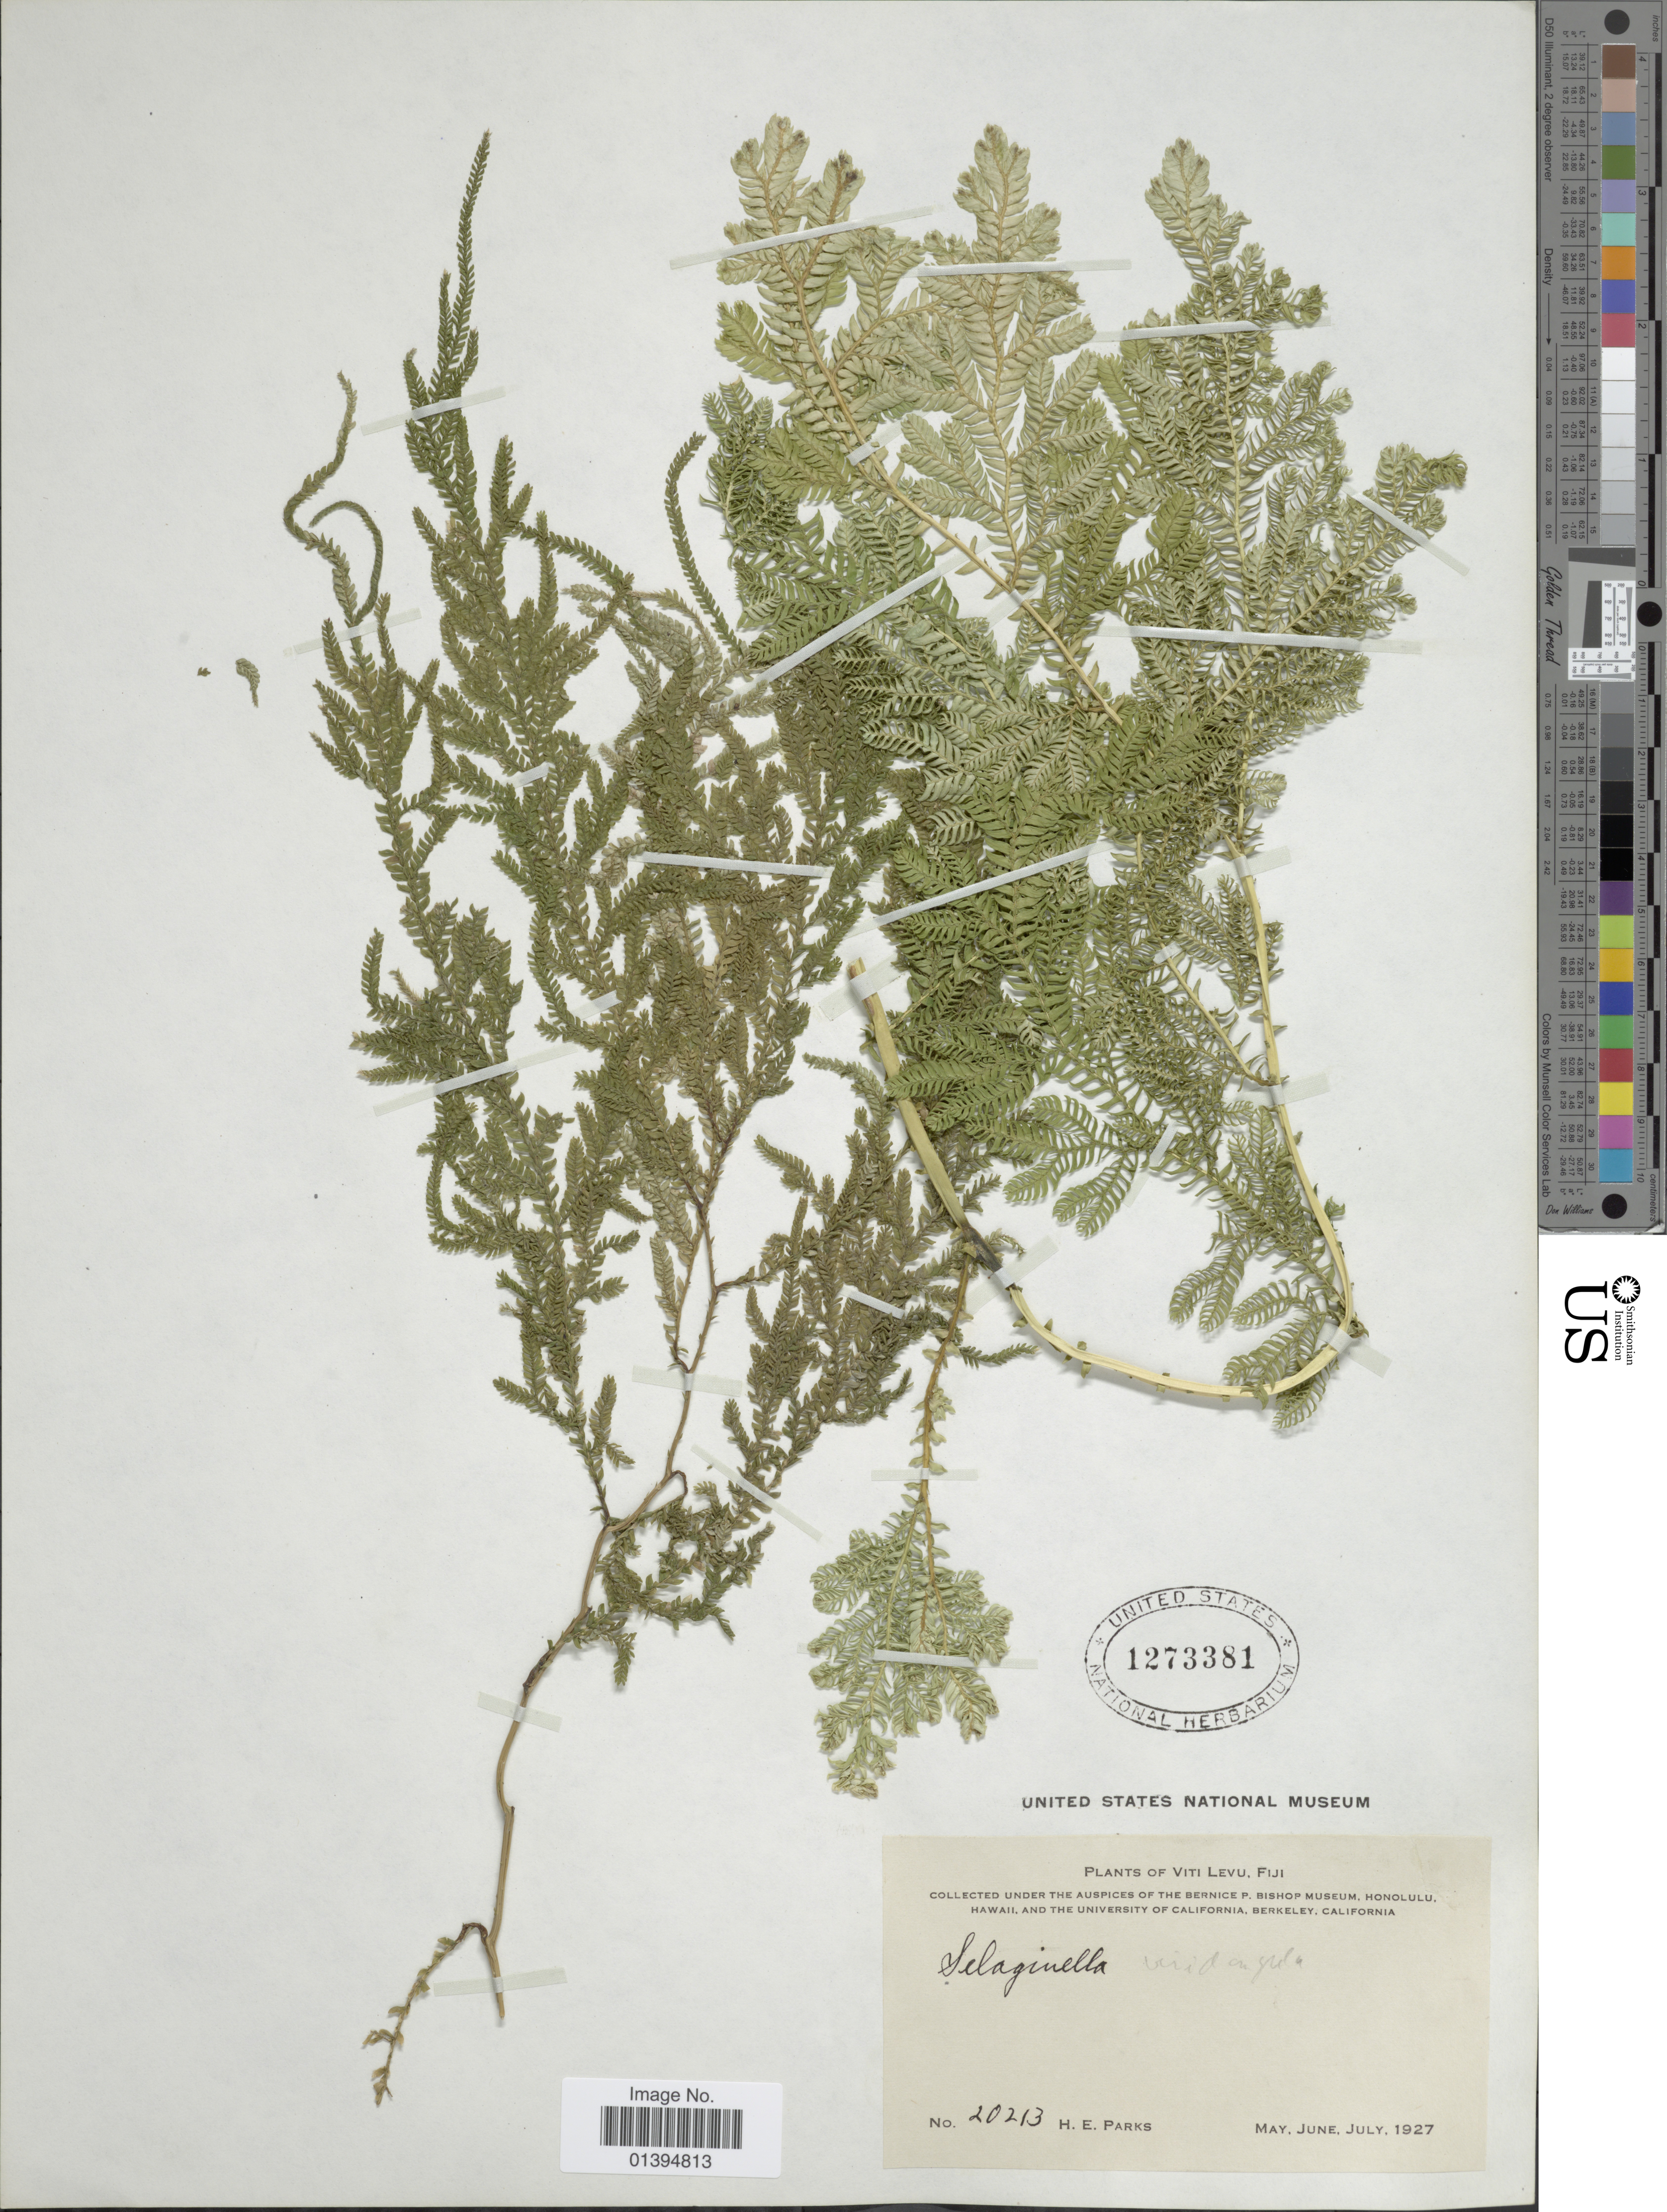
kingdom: Plantae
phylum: Tracheophyta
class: Lycopodiopsida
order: Selaginellales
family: Selaginellaceae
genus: Selaginella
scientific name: Selaginella sp.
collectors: H. E. Parks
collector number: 20213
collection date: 1927-05/1927-07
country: Fiji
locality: Viti Levu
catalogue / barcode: US 1273381